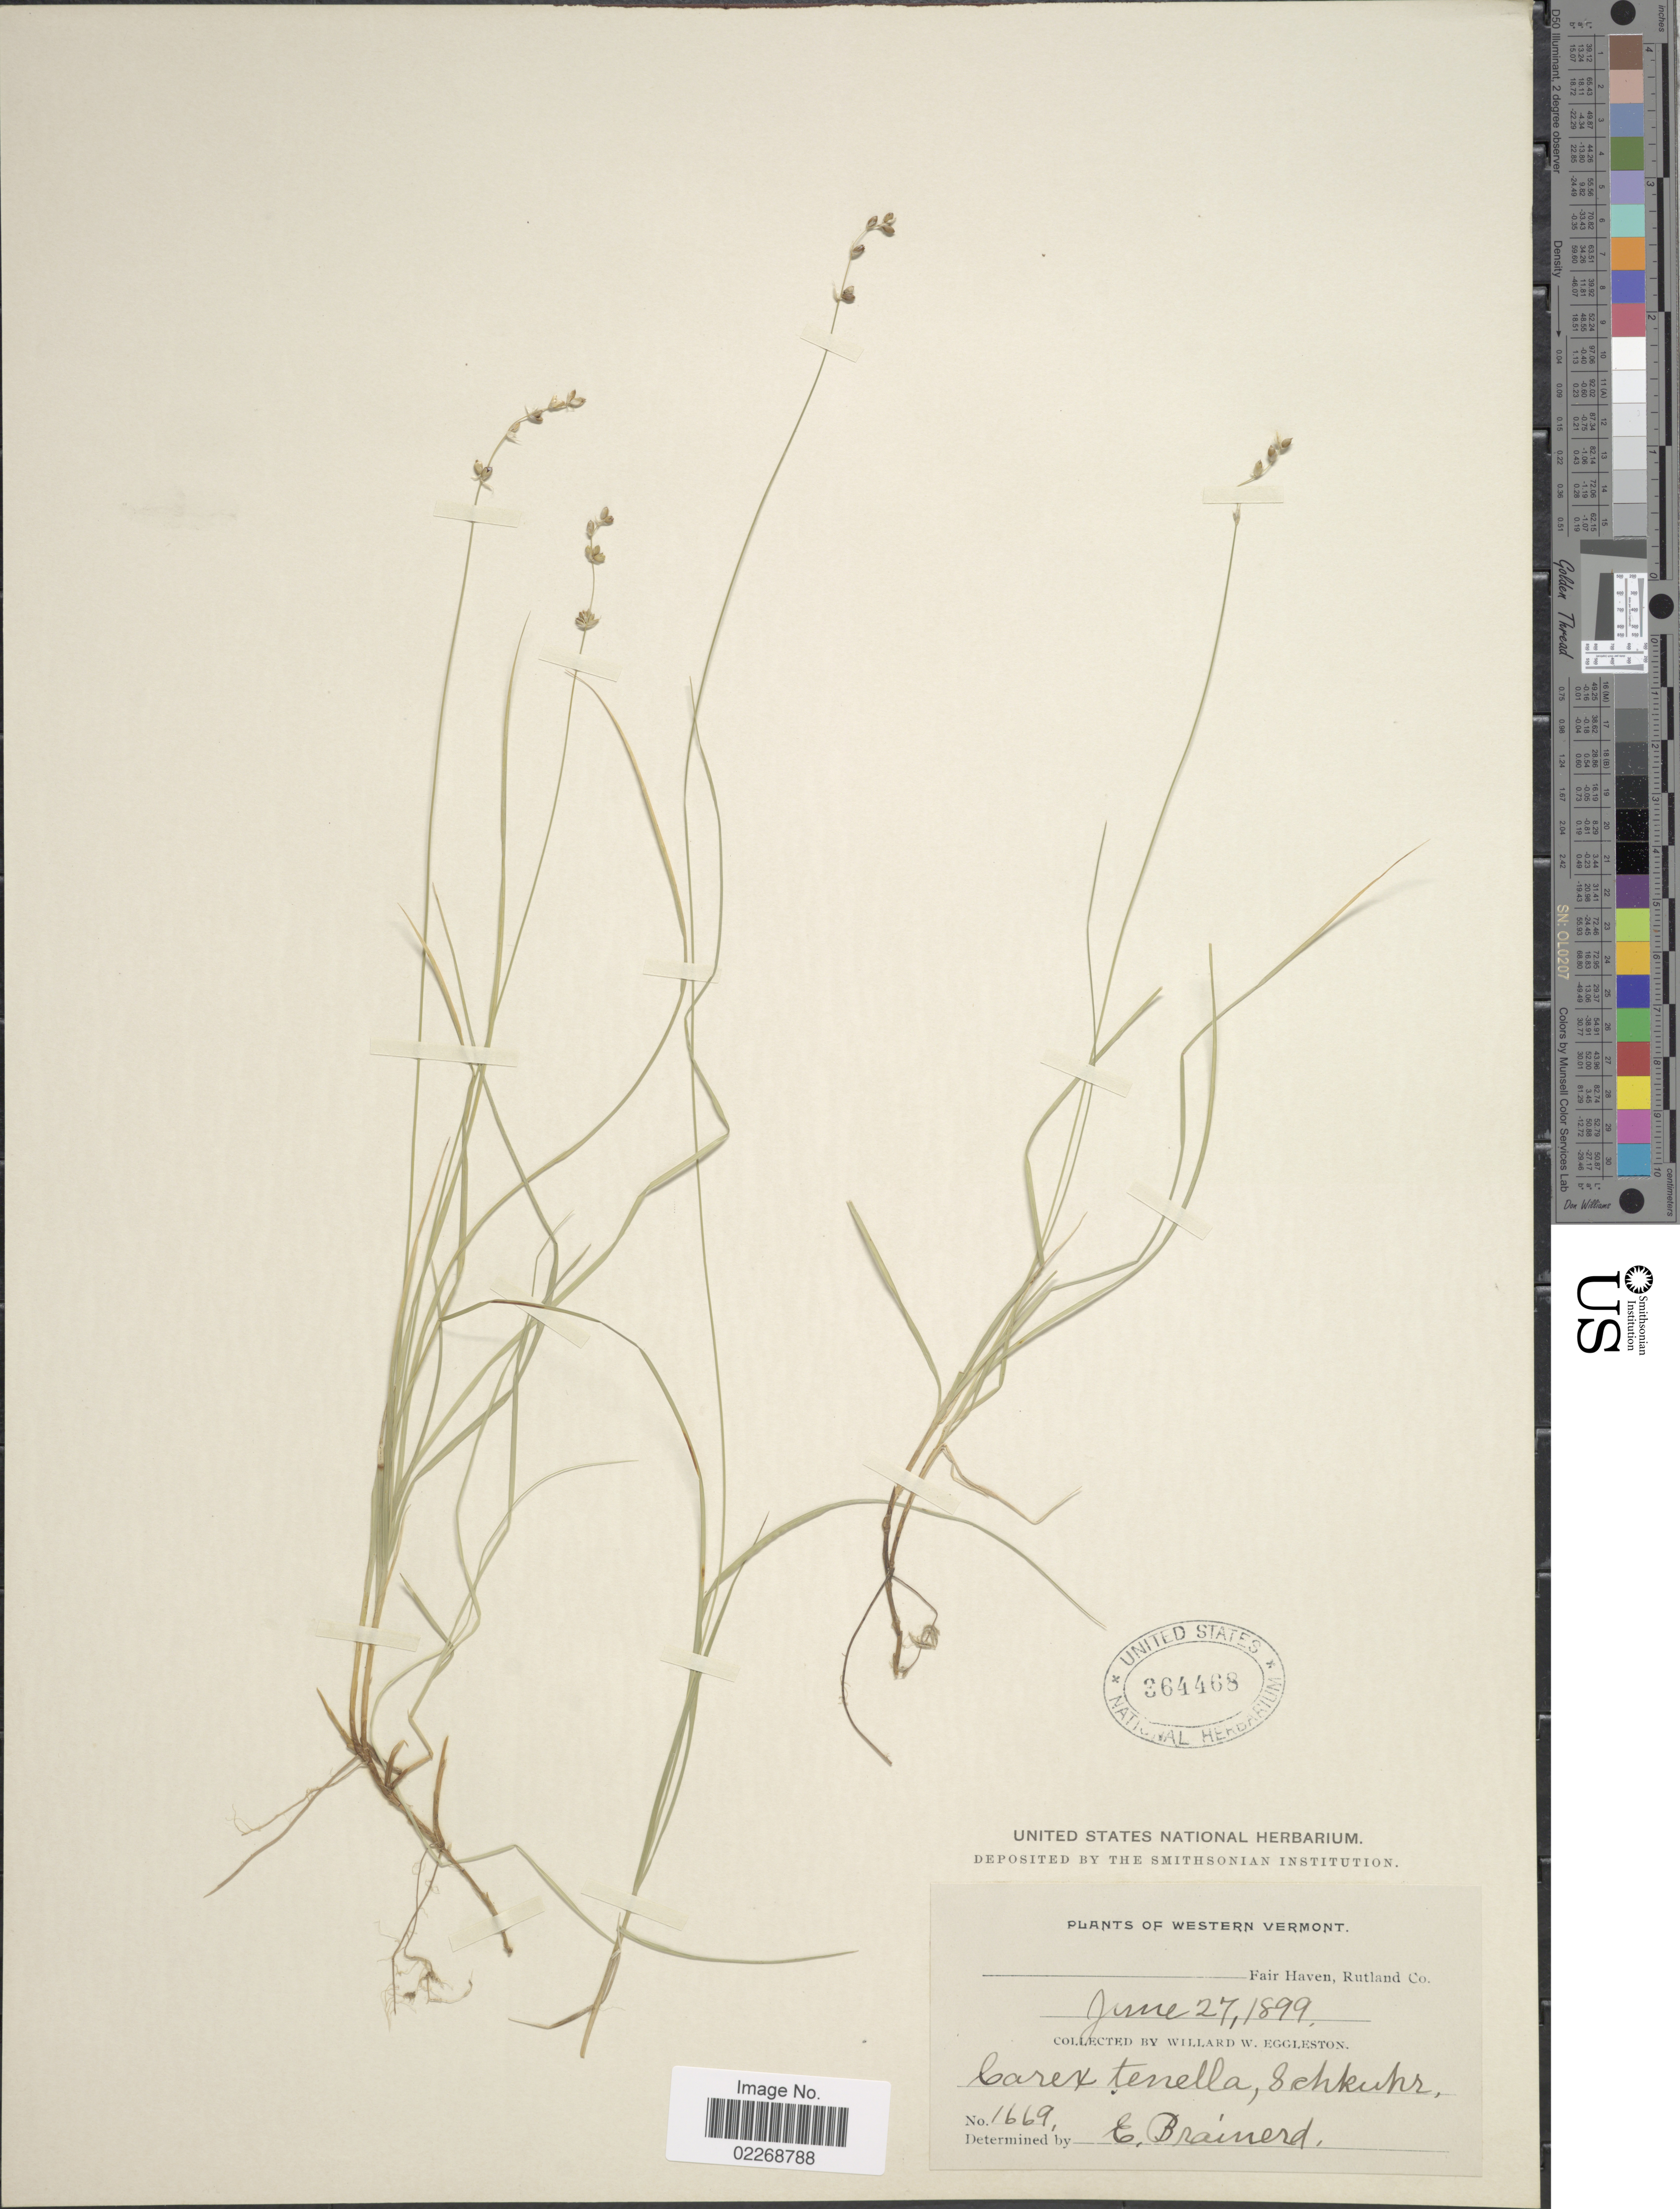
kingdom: Plantae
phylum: Tracheophyta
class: Liliopsida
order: Poales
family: Cyperaceae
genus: Carex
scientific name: Carex disperma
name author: Dewey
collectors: W. W. Eggleston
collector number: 1669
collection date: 1899-06-27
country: United States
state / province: Vermont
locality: Western Vermont. Fair Haven, Rutland Co.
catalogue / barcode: US 364468